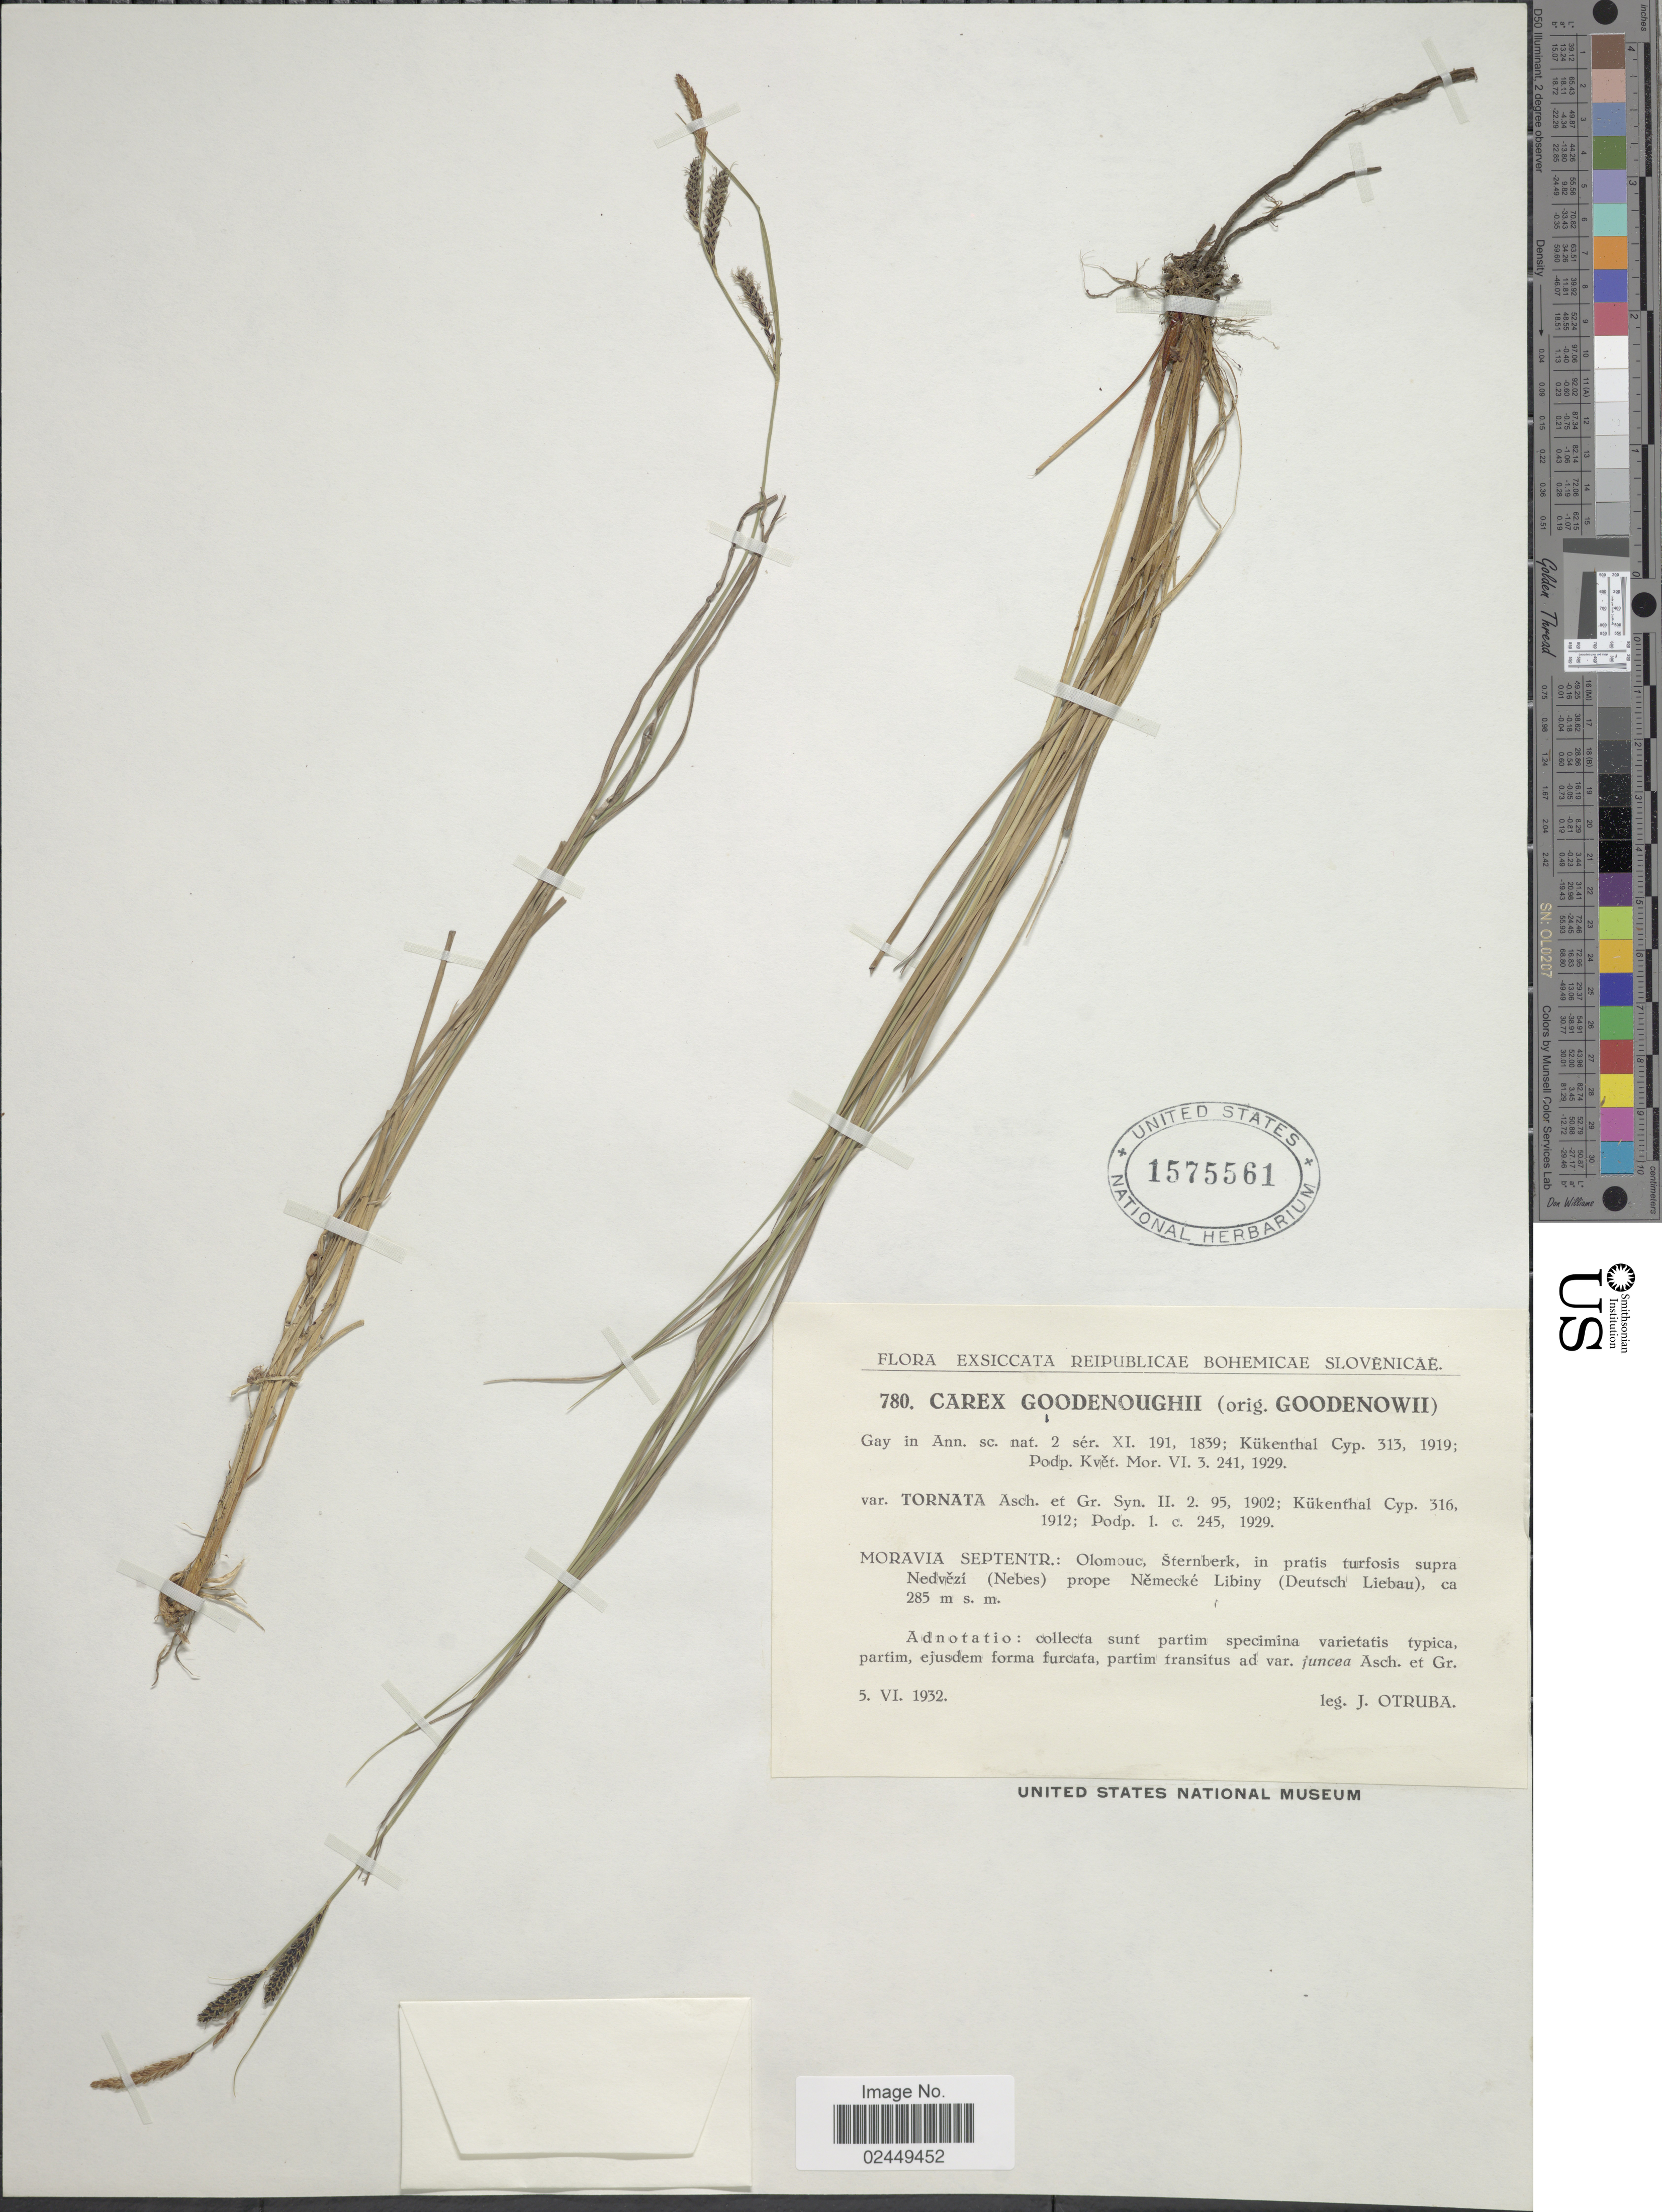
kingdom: Plantae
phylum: Tracheophyta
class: Liliopsida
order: Poales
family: Cyperaceae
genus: Carex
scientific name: Carex goodenowii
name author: J. Gay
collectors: J. Otruba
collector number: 780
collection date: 1932-06-05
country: Czechia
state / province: Olomouc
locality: Republicae Bohemicae Slovenicae. Moravia Septentr.: Olomouc, Sternberk, in pratis turfosis supra Nedvezi (Nebes) prope Nemecke Libiny (Deutch Liebau).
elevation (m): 285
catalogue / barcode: US 1575561